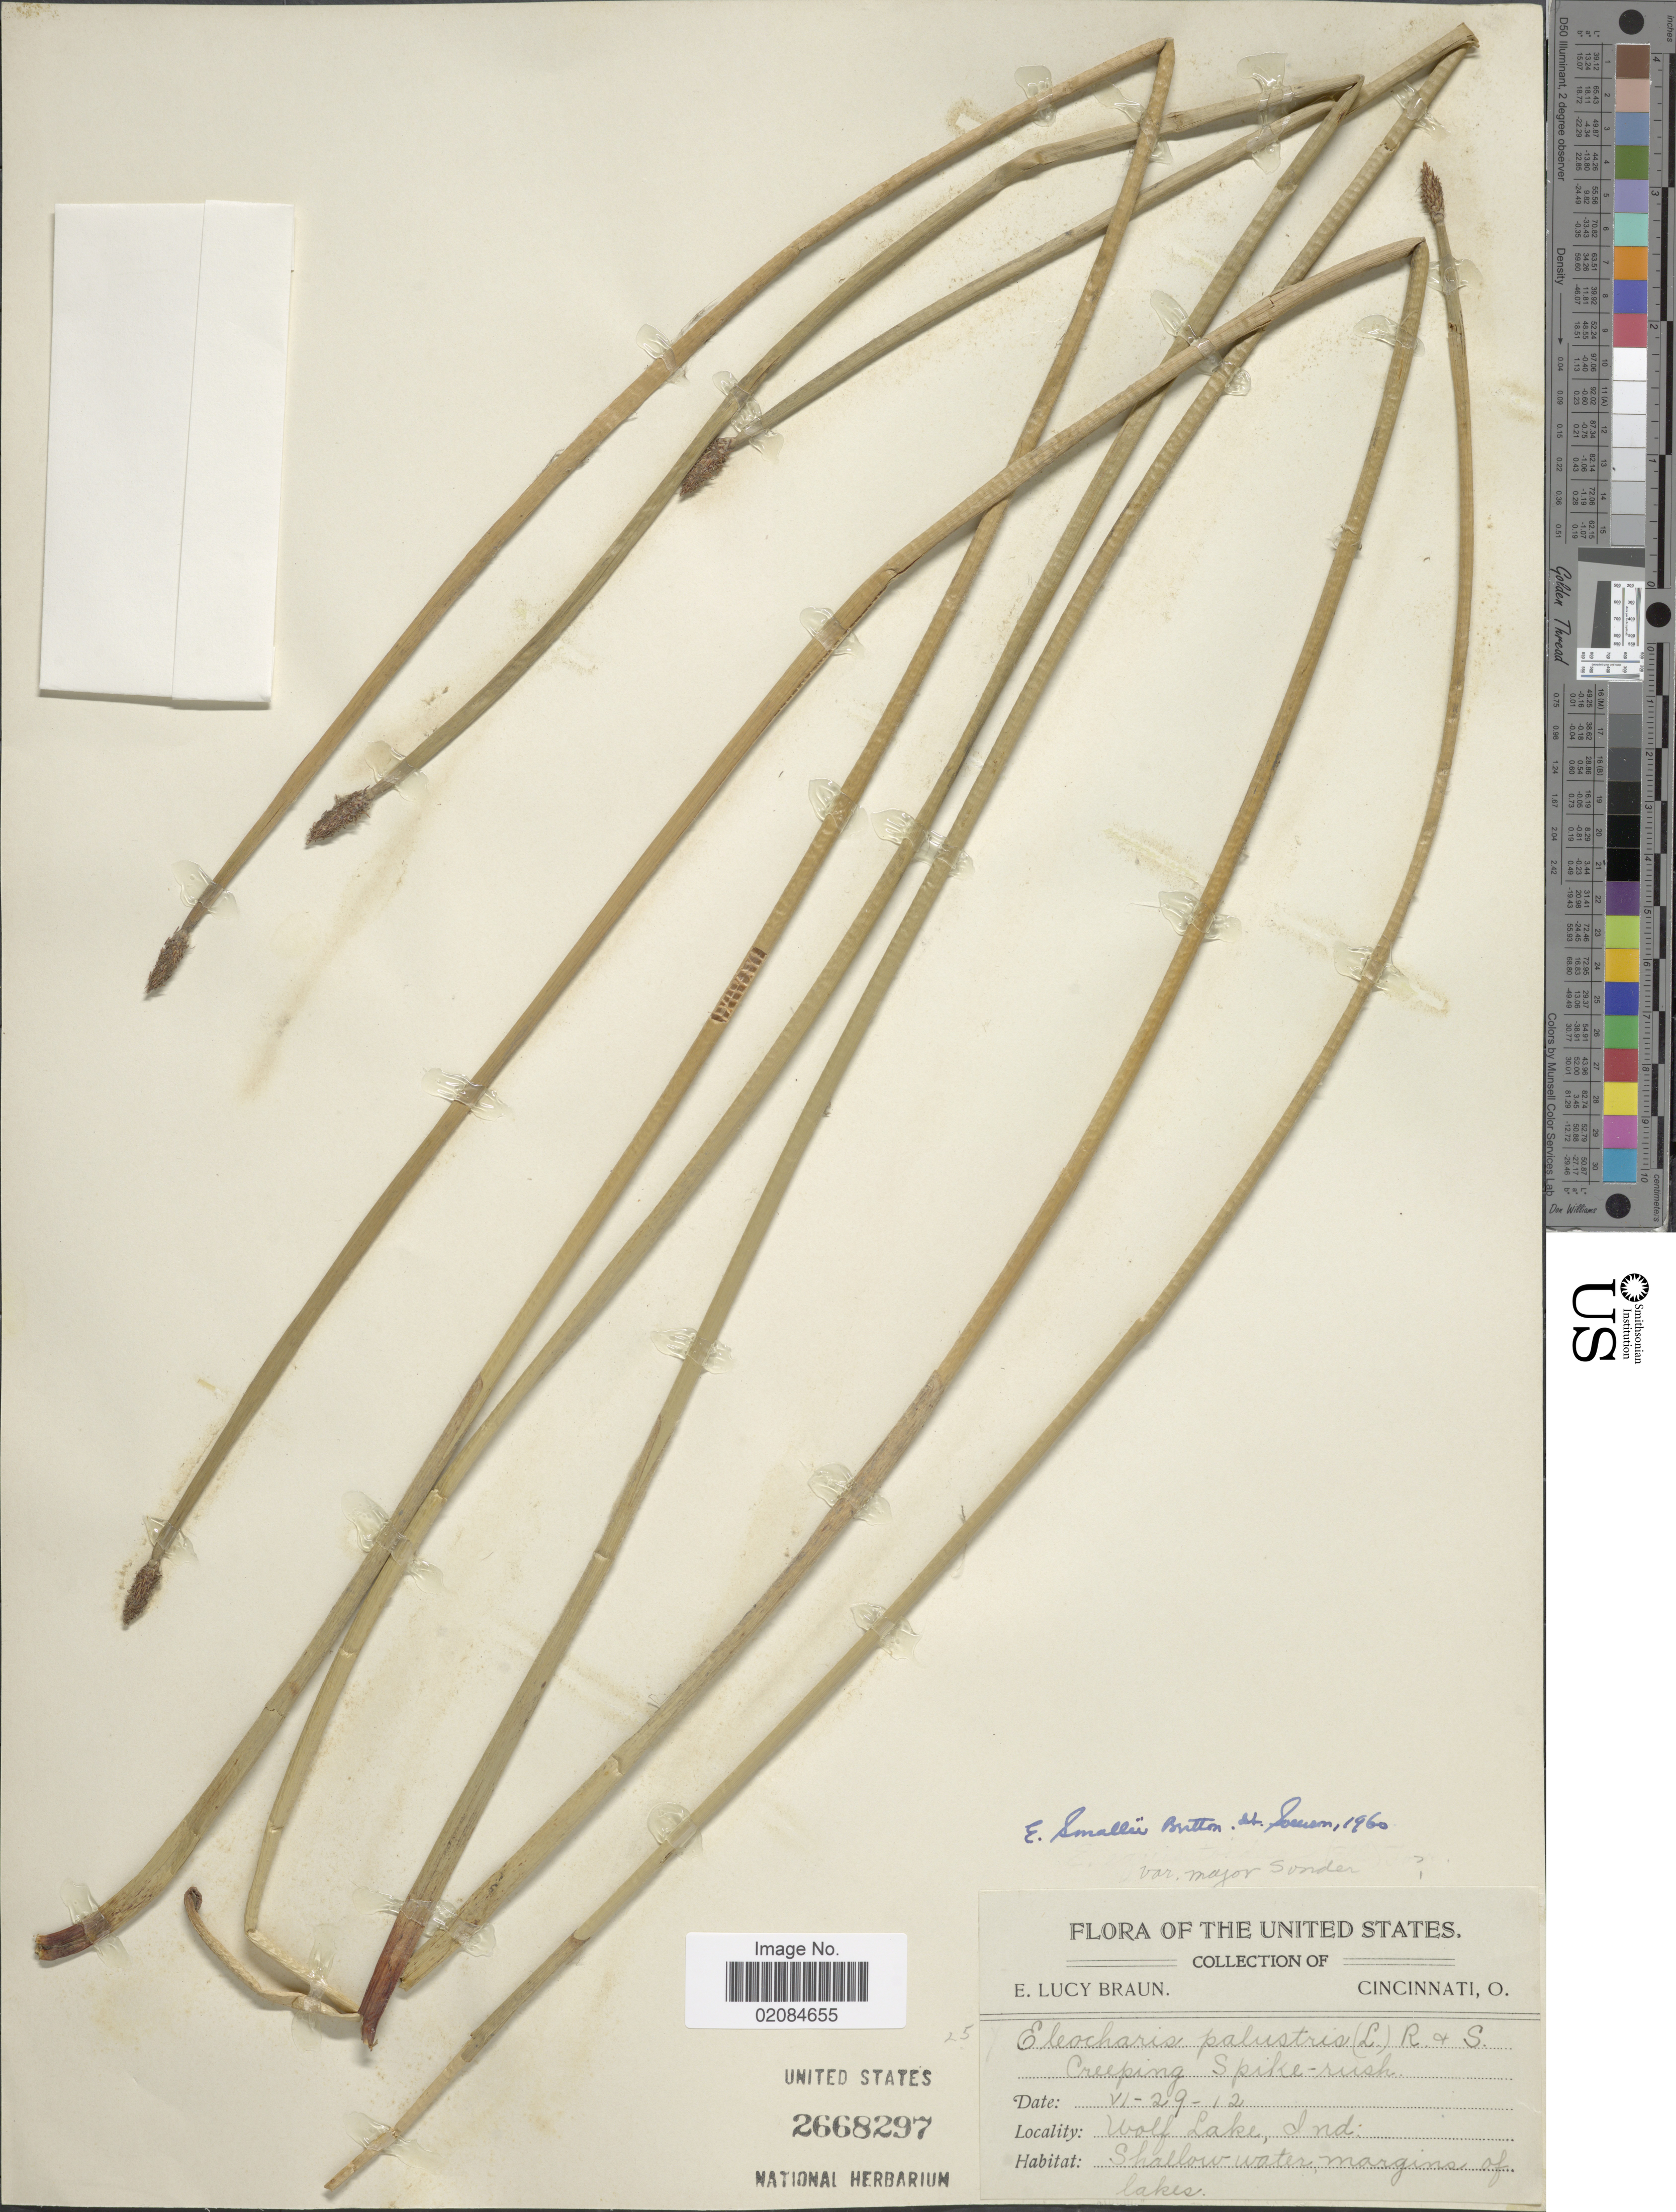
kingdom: Plantae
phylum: Tracheophyta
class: Liliopsida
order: Poales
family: Cyperaceae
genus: Eleocharis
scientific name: Eleocharis palustris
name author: (L.) Roem. & Schult.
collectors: E. L. Braun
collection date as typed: Transcribed d/m/y: 29/6/12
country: United States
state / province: Indiana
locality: Wolf Lake, Ind.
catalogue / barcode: US 2668297